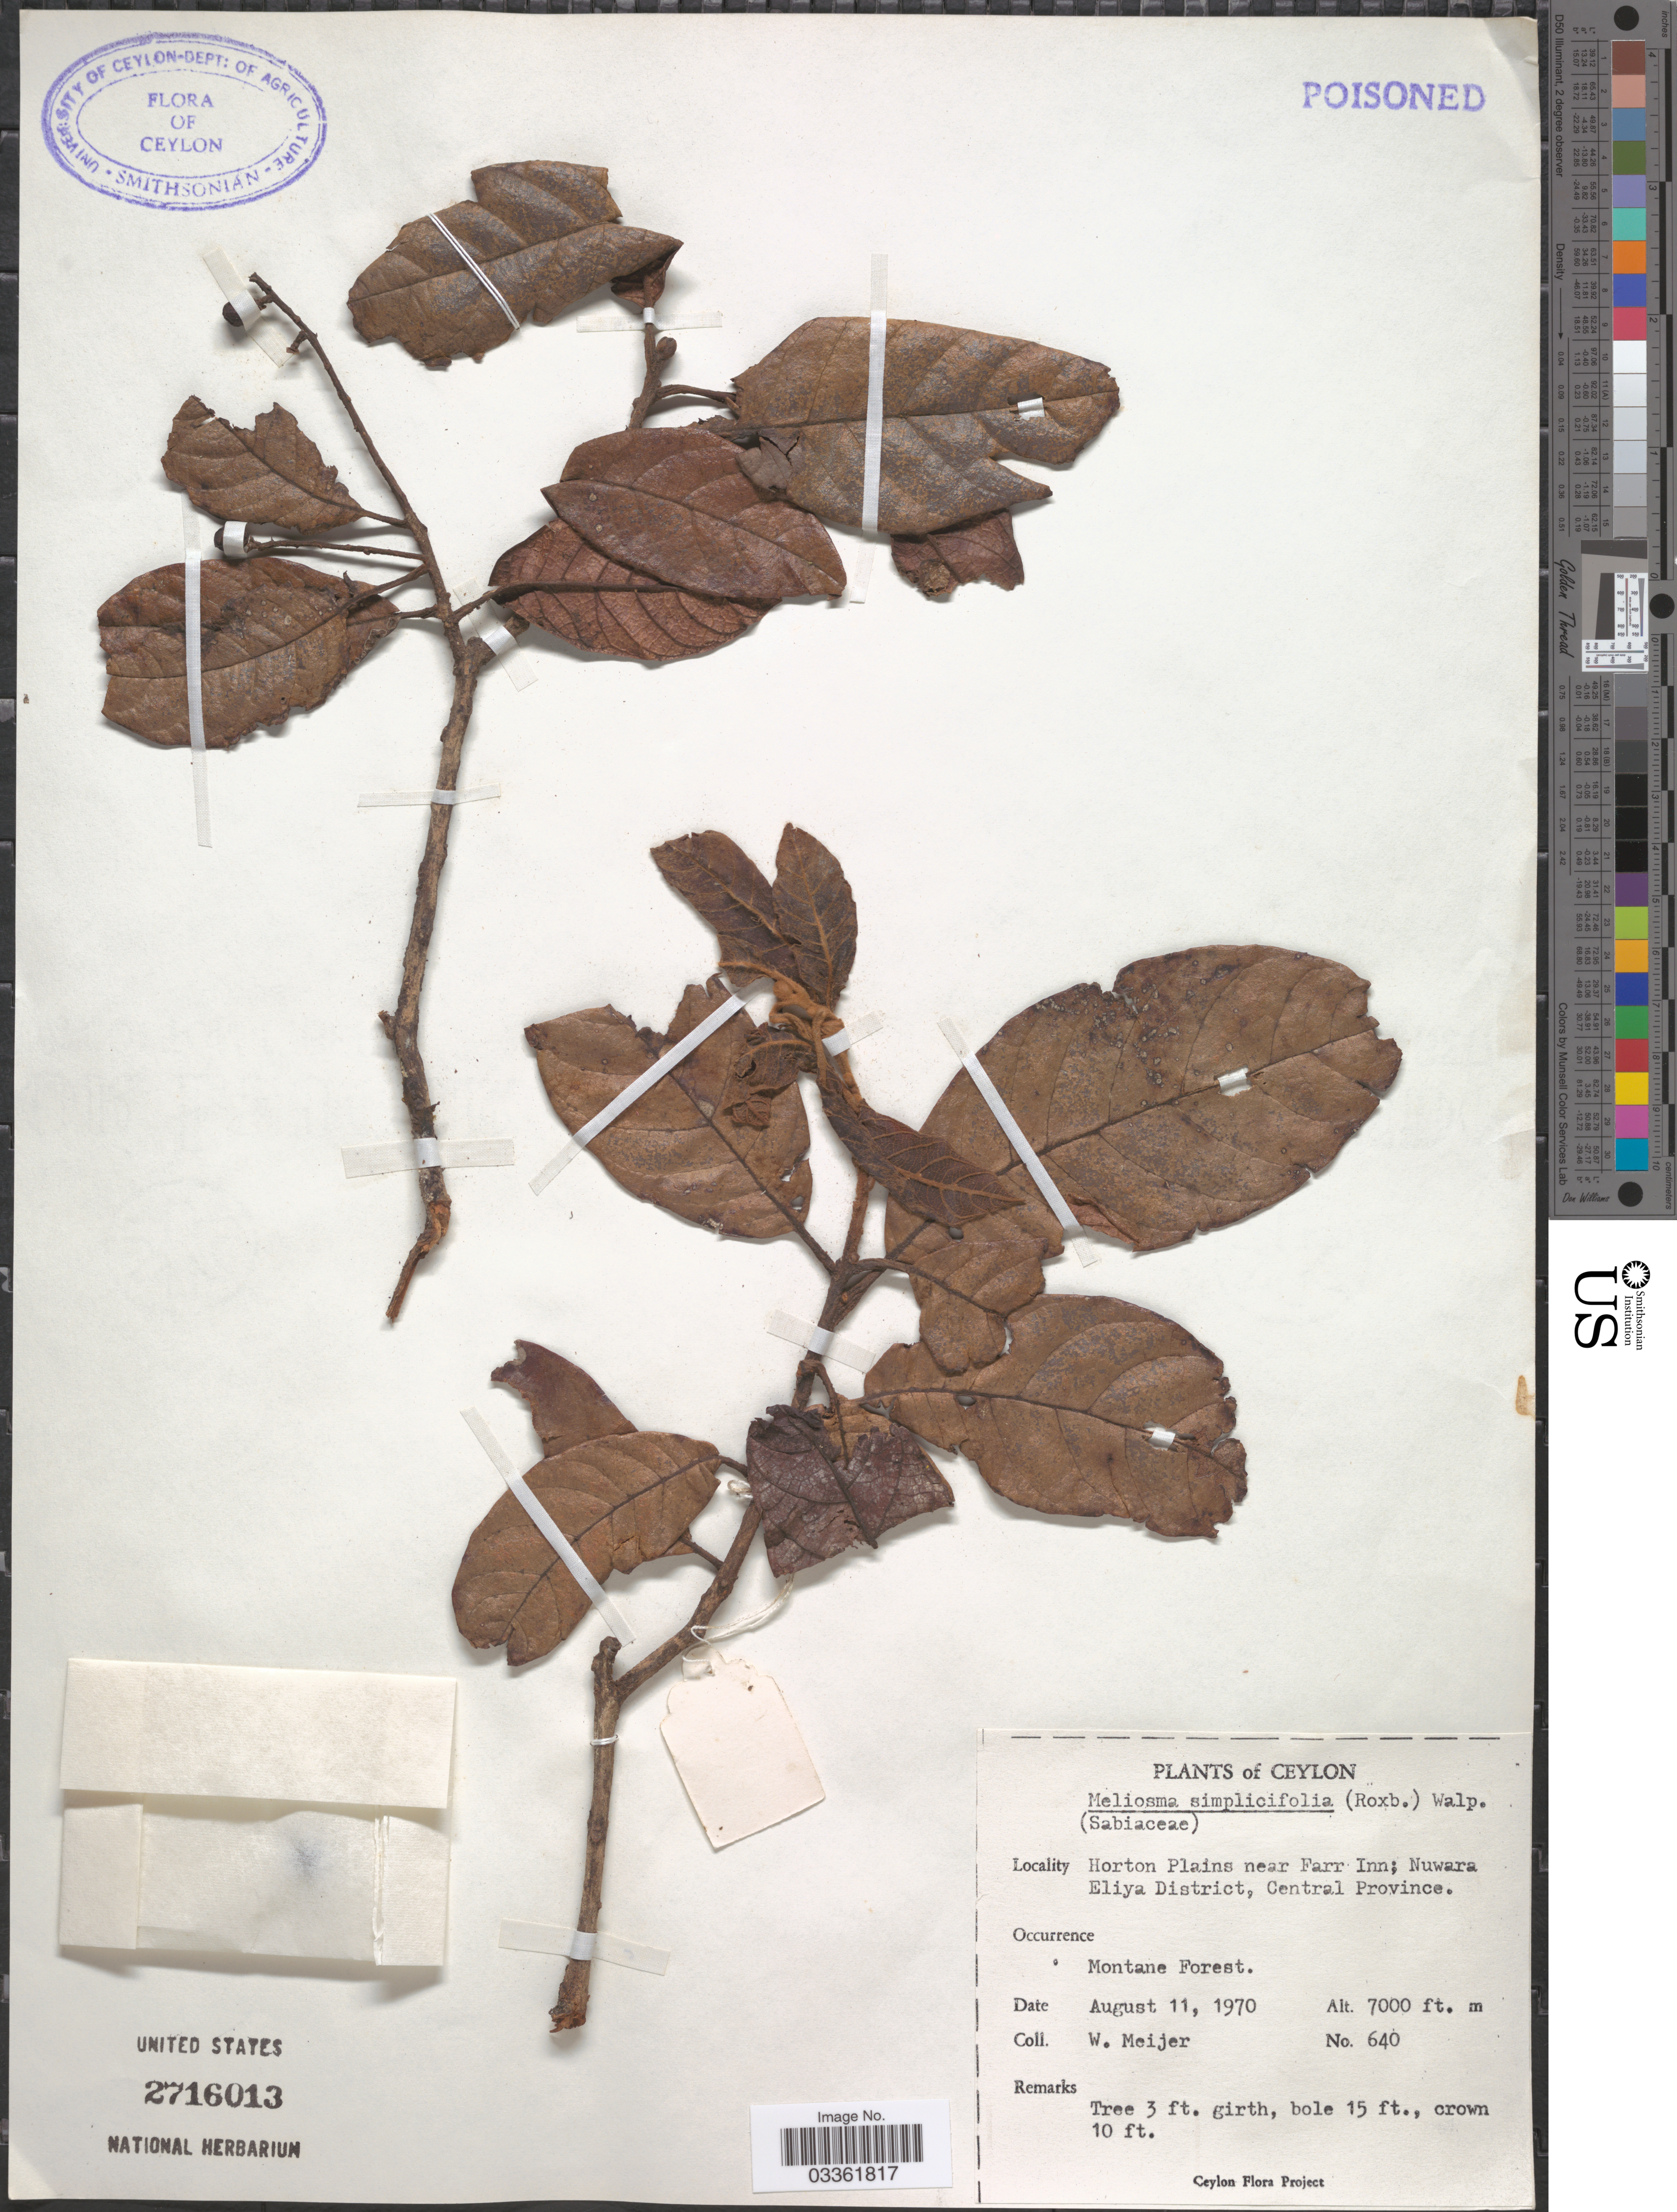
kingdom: Plantae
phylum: Tracheophyta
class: Magnoliopsida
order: Proteales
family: Sabiaceae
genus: Meliosma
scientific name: Meliosma simplicifolia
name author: (Roxb.) Walp.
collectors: W. Meijer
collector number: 640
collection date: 1970-08-11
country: Sri Lanka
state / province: Central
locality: Ceylon, Horton Plains near Farr Inn; Nuwara Eliya District, Central Province.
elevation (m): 2134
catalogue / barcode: US 2716013